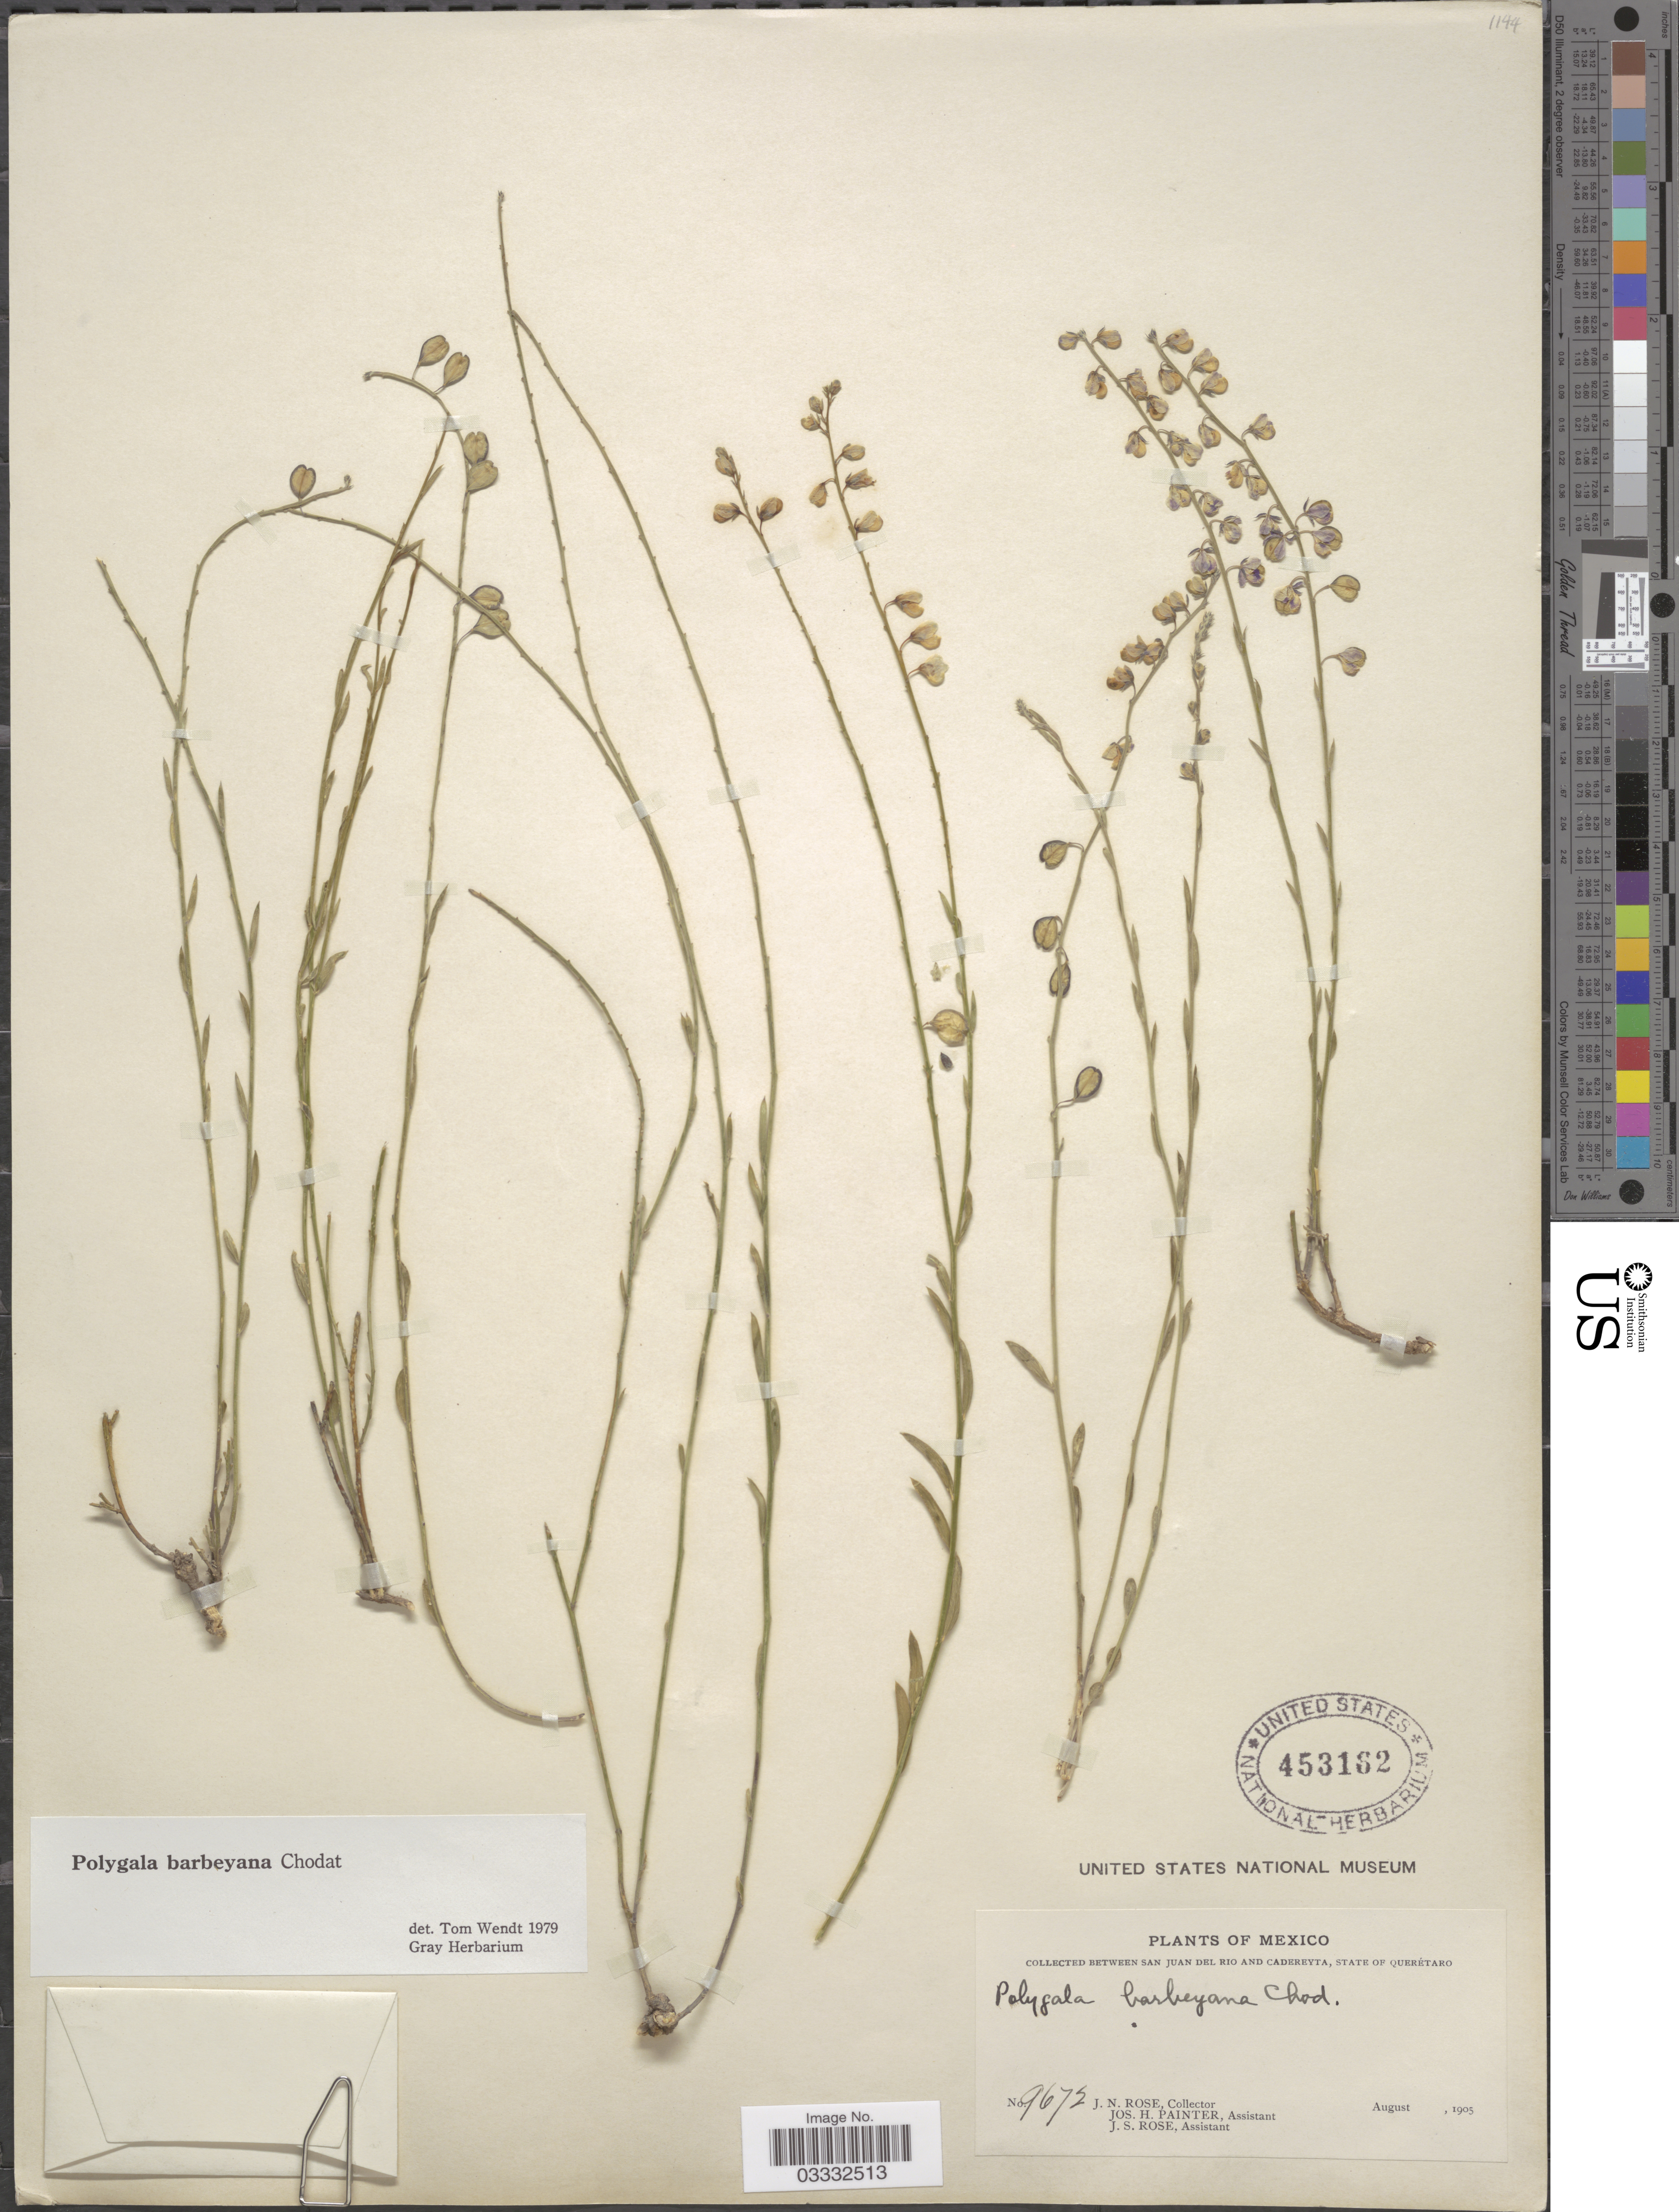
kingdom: Plantae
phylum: Tracheophyta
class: Magnoliopsida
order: Fabales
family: Polygalaceae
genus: Hebecarpa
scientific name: Hebecarpa barbeyana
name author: (Chodat) J.R. Abbott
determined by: Strong, Mark T., (BOT), Smithsonian Institution - National Museum of Natural History (UNITED STATES)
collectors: J. N. Rose, J. H. Painter & J. S. Rose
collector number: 9672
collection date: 1905-08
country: Mexico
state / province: Querétaro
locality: Between San Juan del Rio and Cadereyta.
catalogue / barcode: US 453162